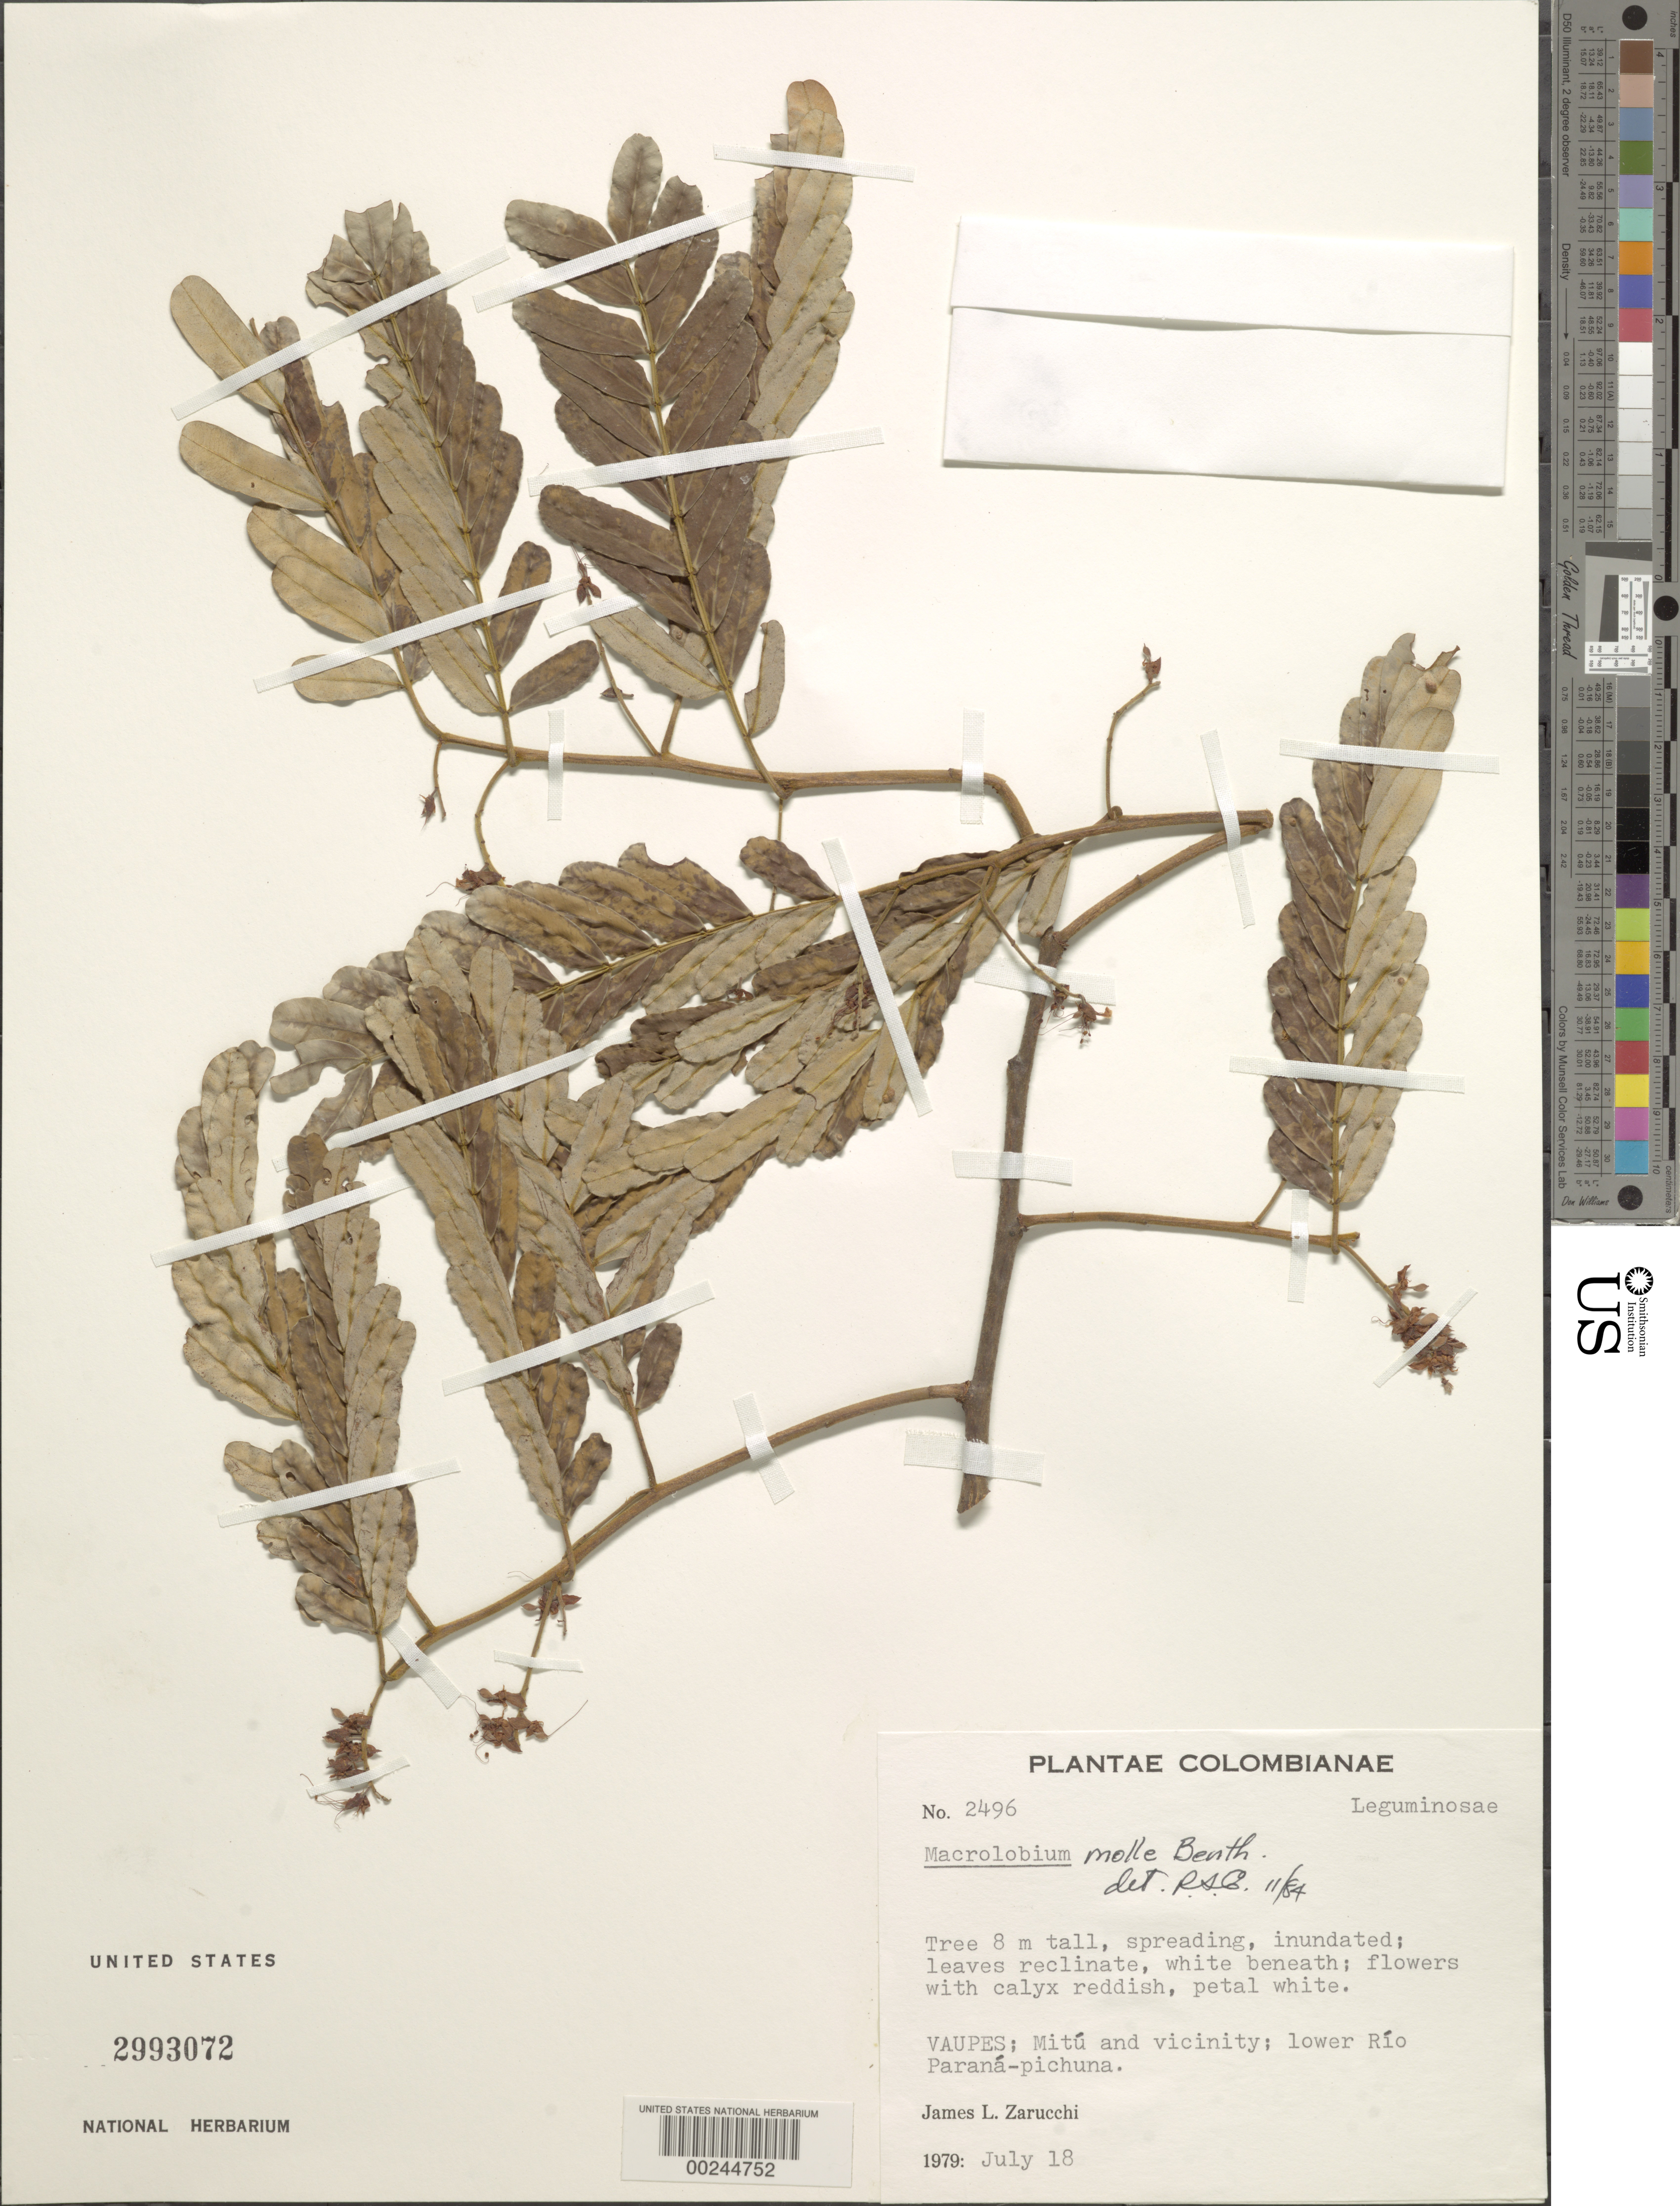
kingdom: Plantae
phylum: Tracheophyta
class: Magnoliopsida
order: Fabales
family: Fabaceae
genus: Macrolobium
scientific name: Macrolobium molle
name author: (Benth.) R.S. Cowan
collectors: J. L. Zarucchi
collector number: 2496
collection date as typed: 18 Jul 1979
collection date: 1979-07-18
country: Colombia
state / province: Vaupés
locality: Mitu and vicinity; lower Rio Parana-Pichuna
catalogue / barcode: US 2993072